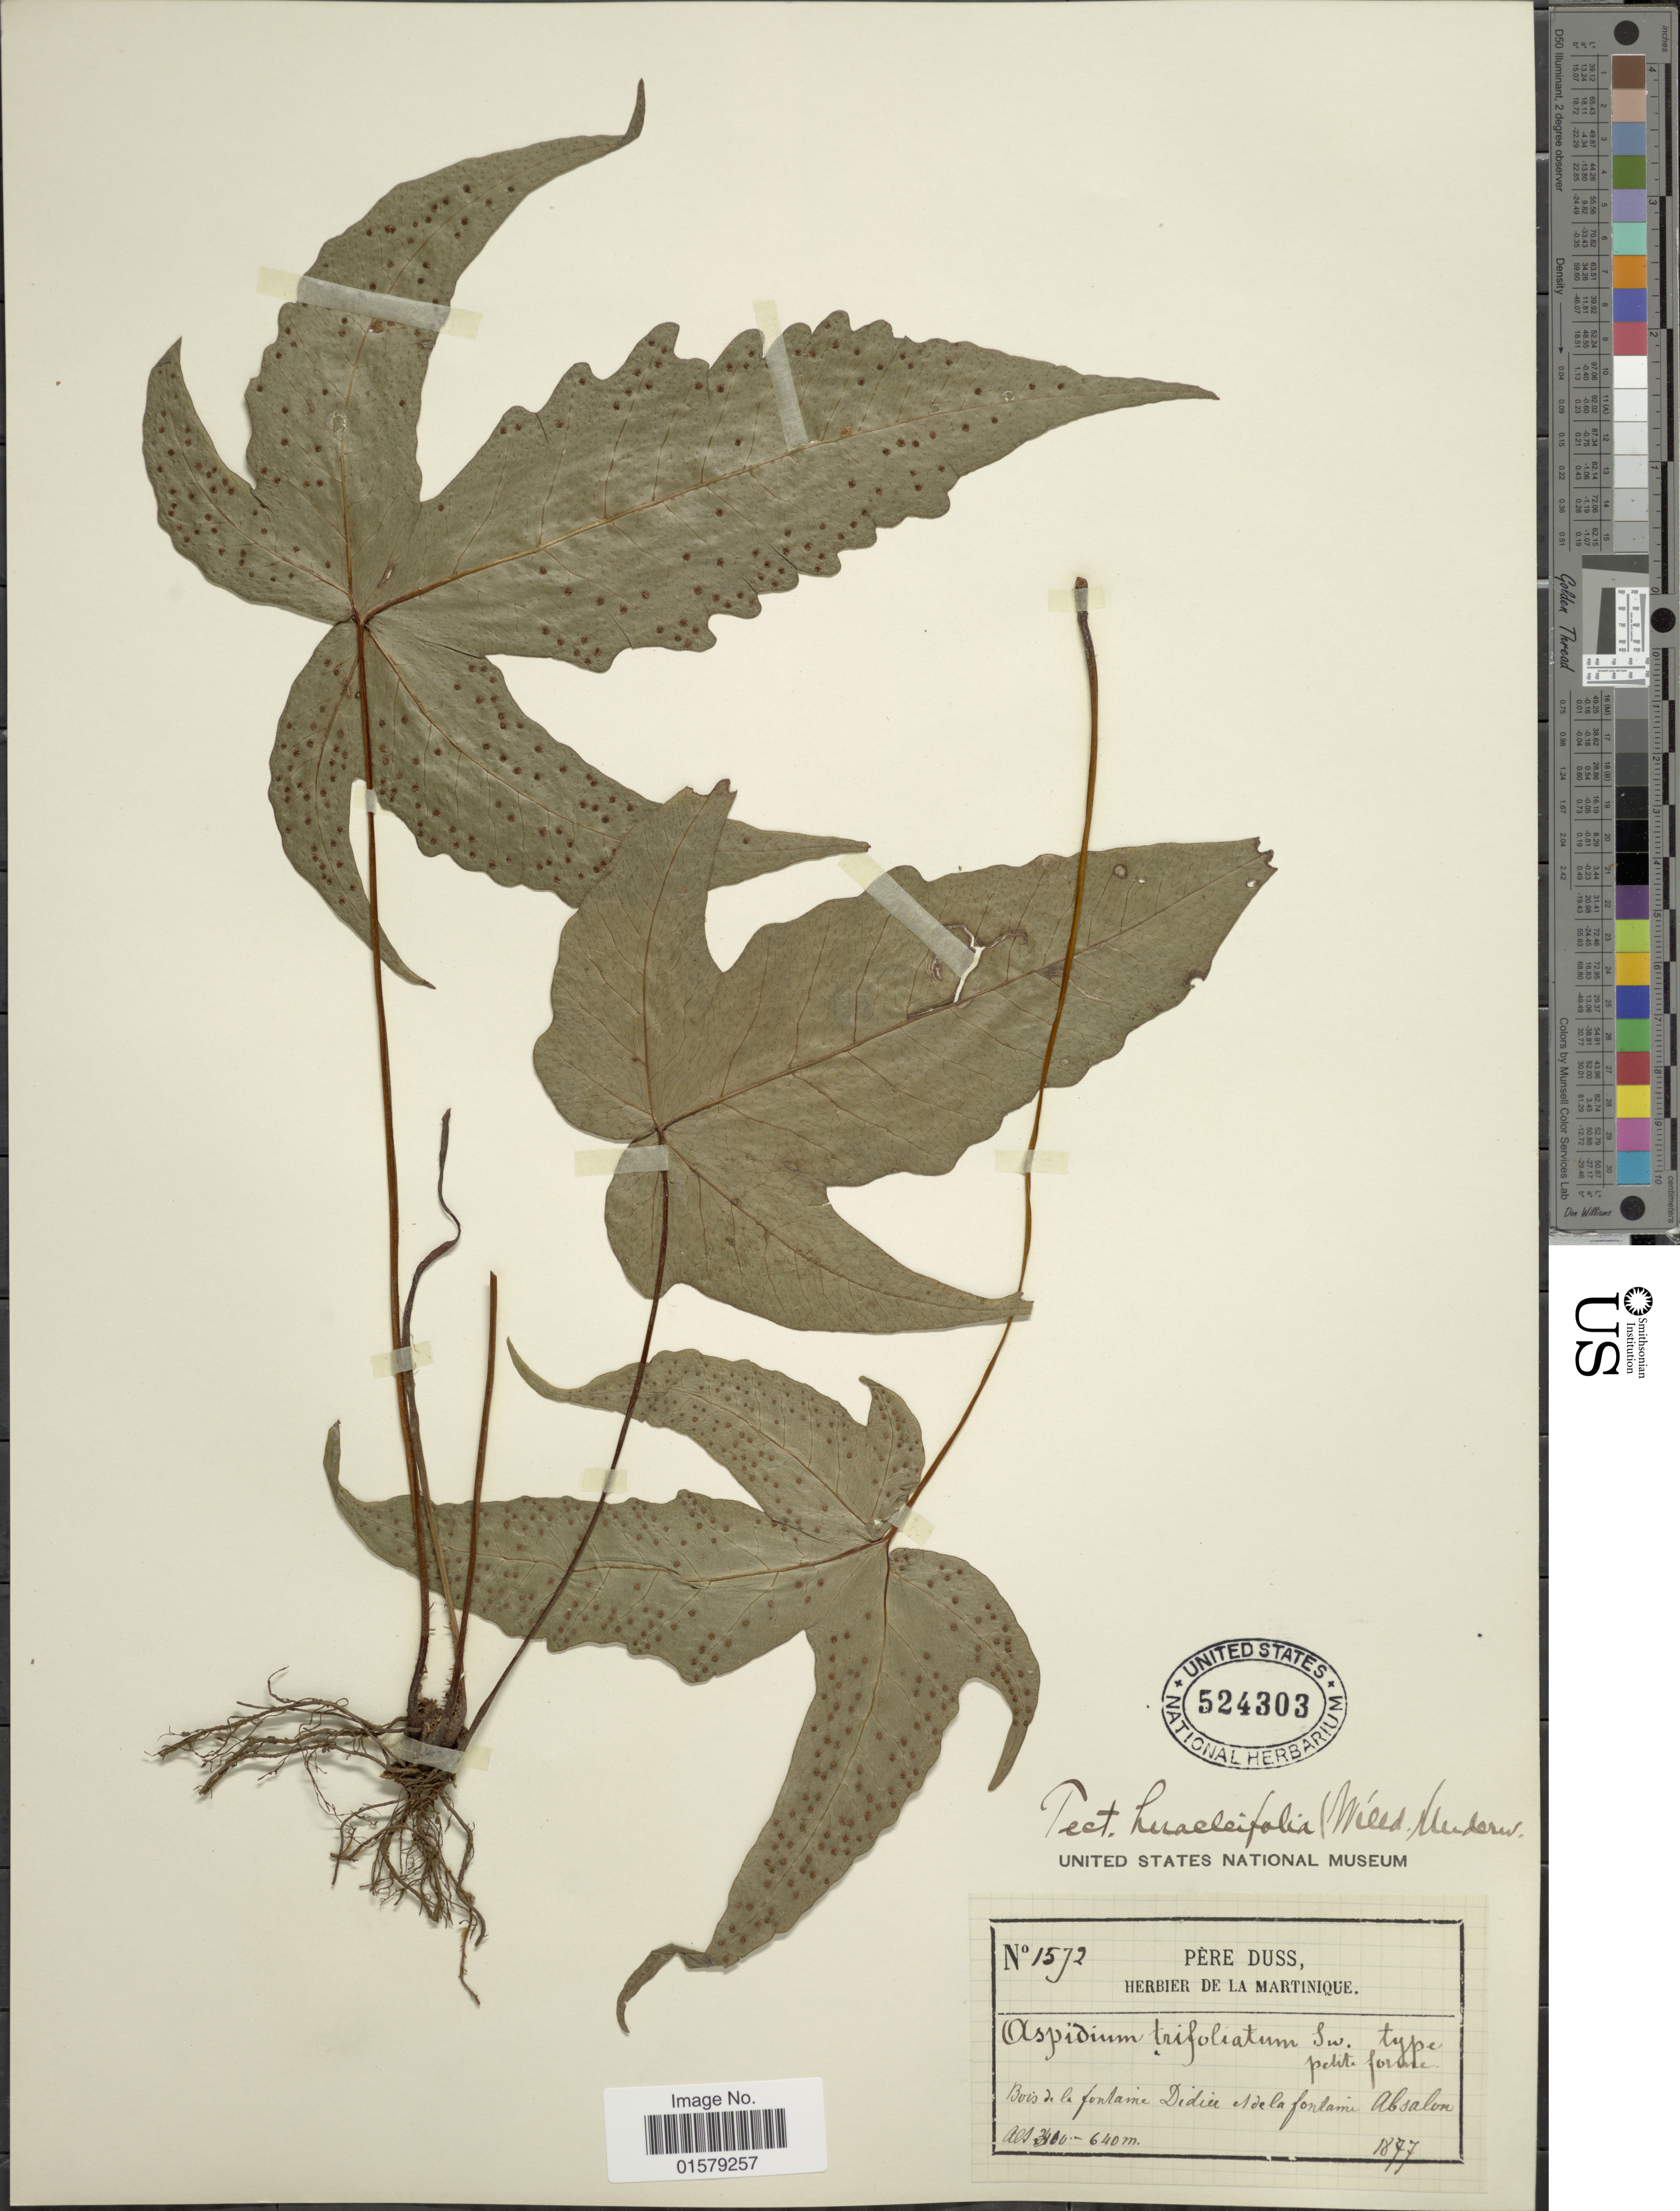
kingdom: Plantae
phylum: Tracheophyta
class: Polypodiopsida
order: Polypodiales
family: Tectariaceae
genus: Tectaria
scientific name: Tectaria heracleifolia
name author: (Willd.) Underw.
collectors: Père Duss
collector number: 1572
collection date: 1877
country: Martinique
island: Martinique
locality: Bois de la fontaine Didier et de la fontaine Absalon.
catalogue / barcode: US 524303